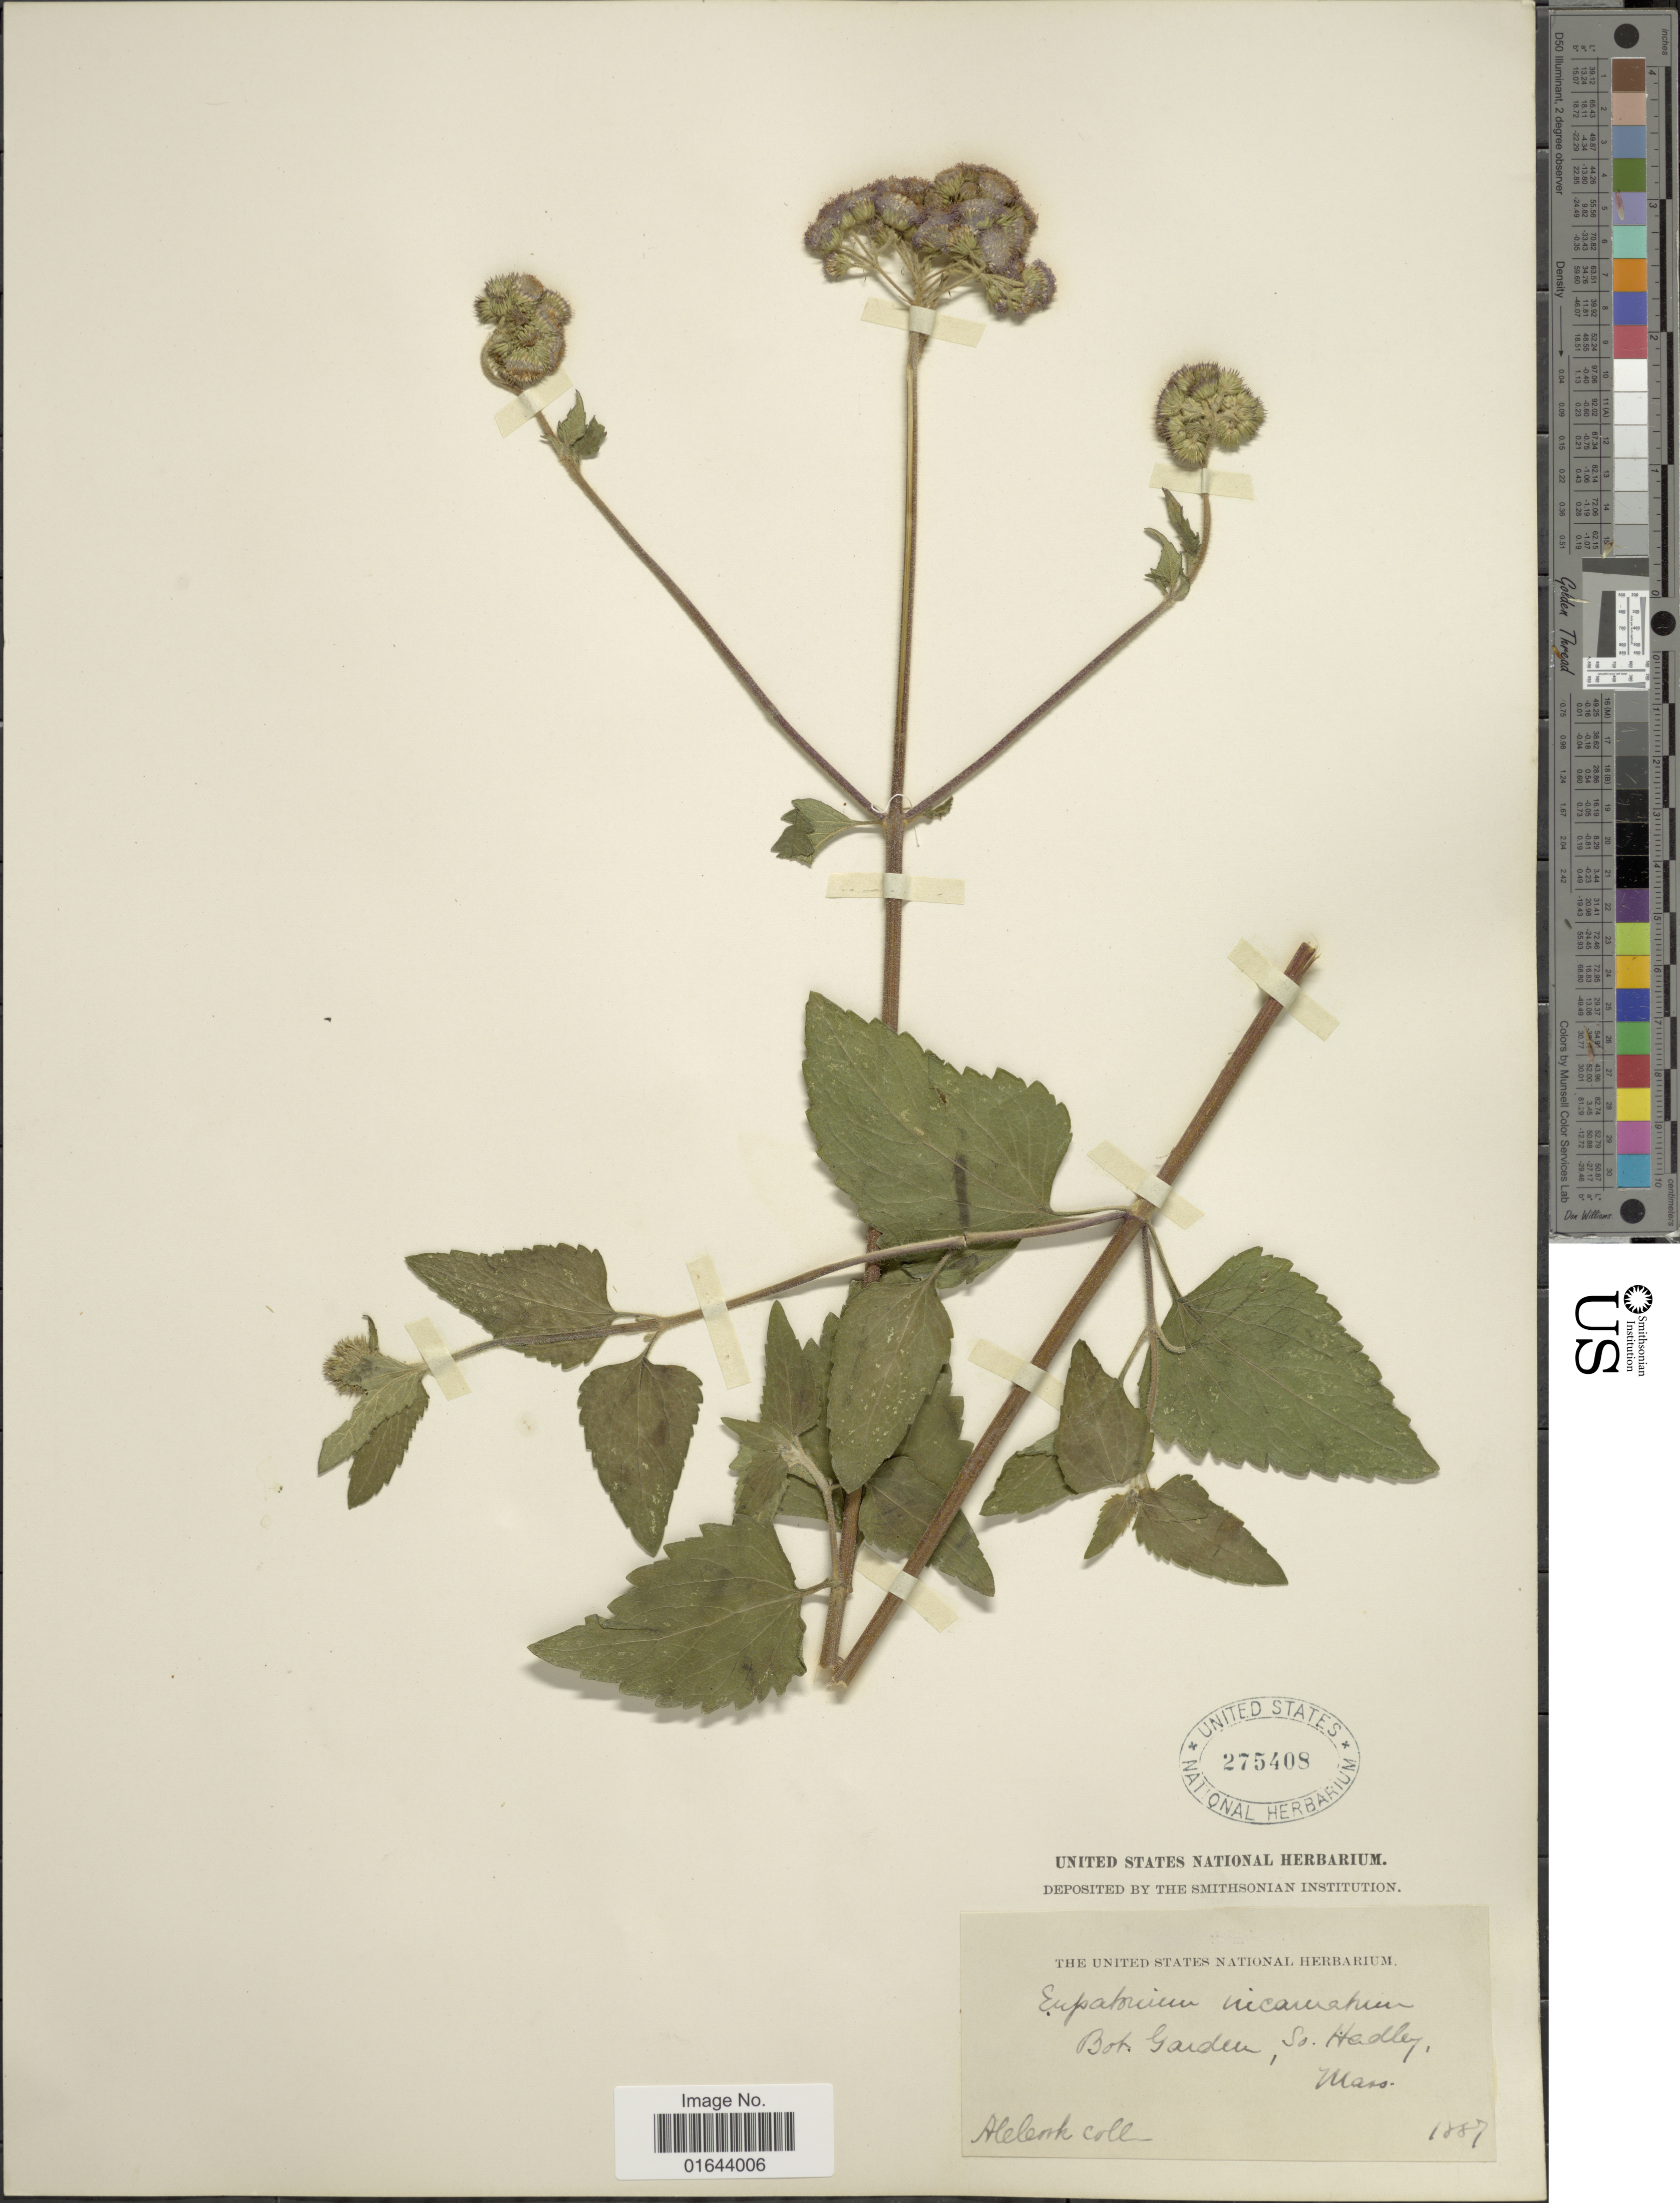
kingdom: Plantae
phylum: Tracheophyta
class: Magnoliopsida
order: Asterales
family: Asteraceae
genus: Conoclinium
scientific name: Conoclinium coelestinum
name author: (L.) DC.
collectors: A. Cook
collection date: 1887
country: United States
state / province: Massachusetts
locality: Bot. Garden, So. Hadley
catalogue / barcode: US 275408